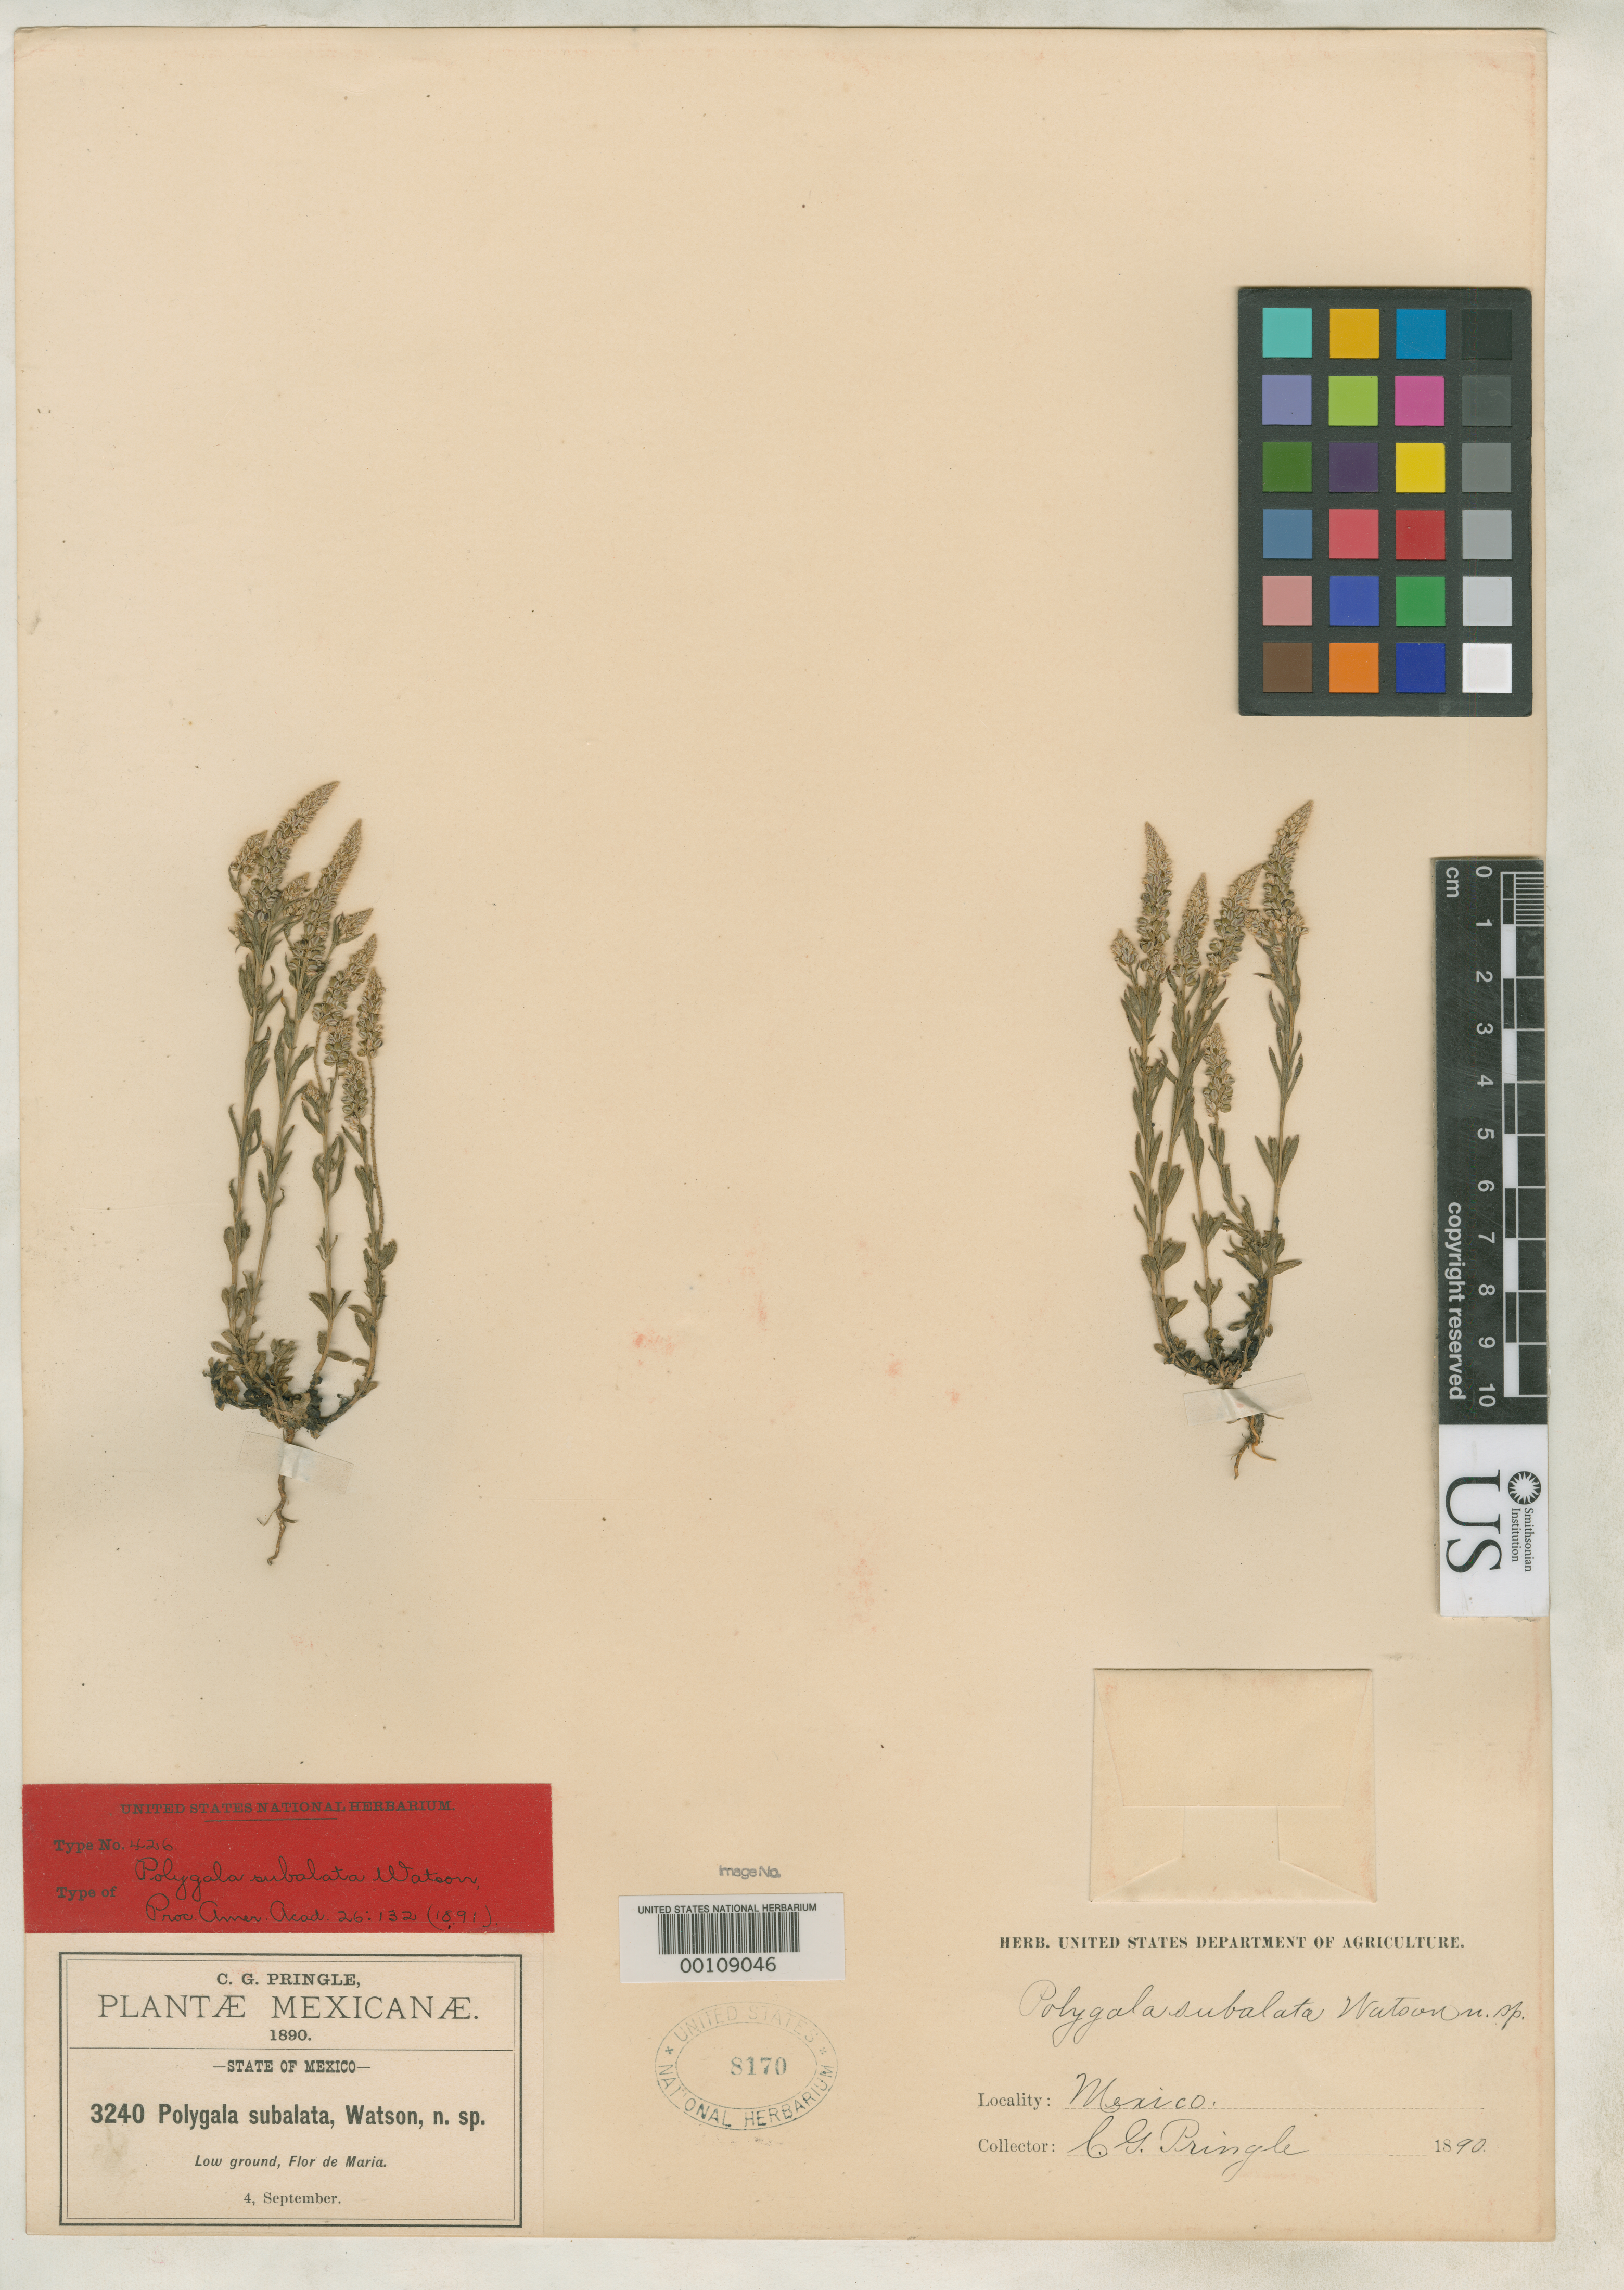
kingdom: Plantae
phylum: Tracheophyta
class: Magnoliopsida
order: Fabales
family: Polygalaceae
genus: Polygala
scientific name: Polygala subalata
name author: S. Watson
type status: Isotype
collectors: C. G. Pringle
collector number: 3240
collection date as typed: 04 Sep 1890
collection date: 1890-09-04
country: Mexico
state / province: México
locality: Flor de Maria.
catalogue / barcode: US 8170